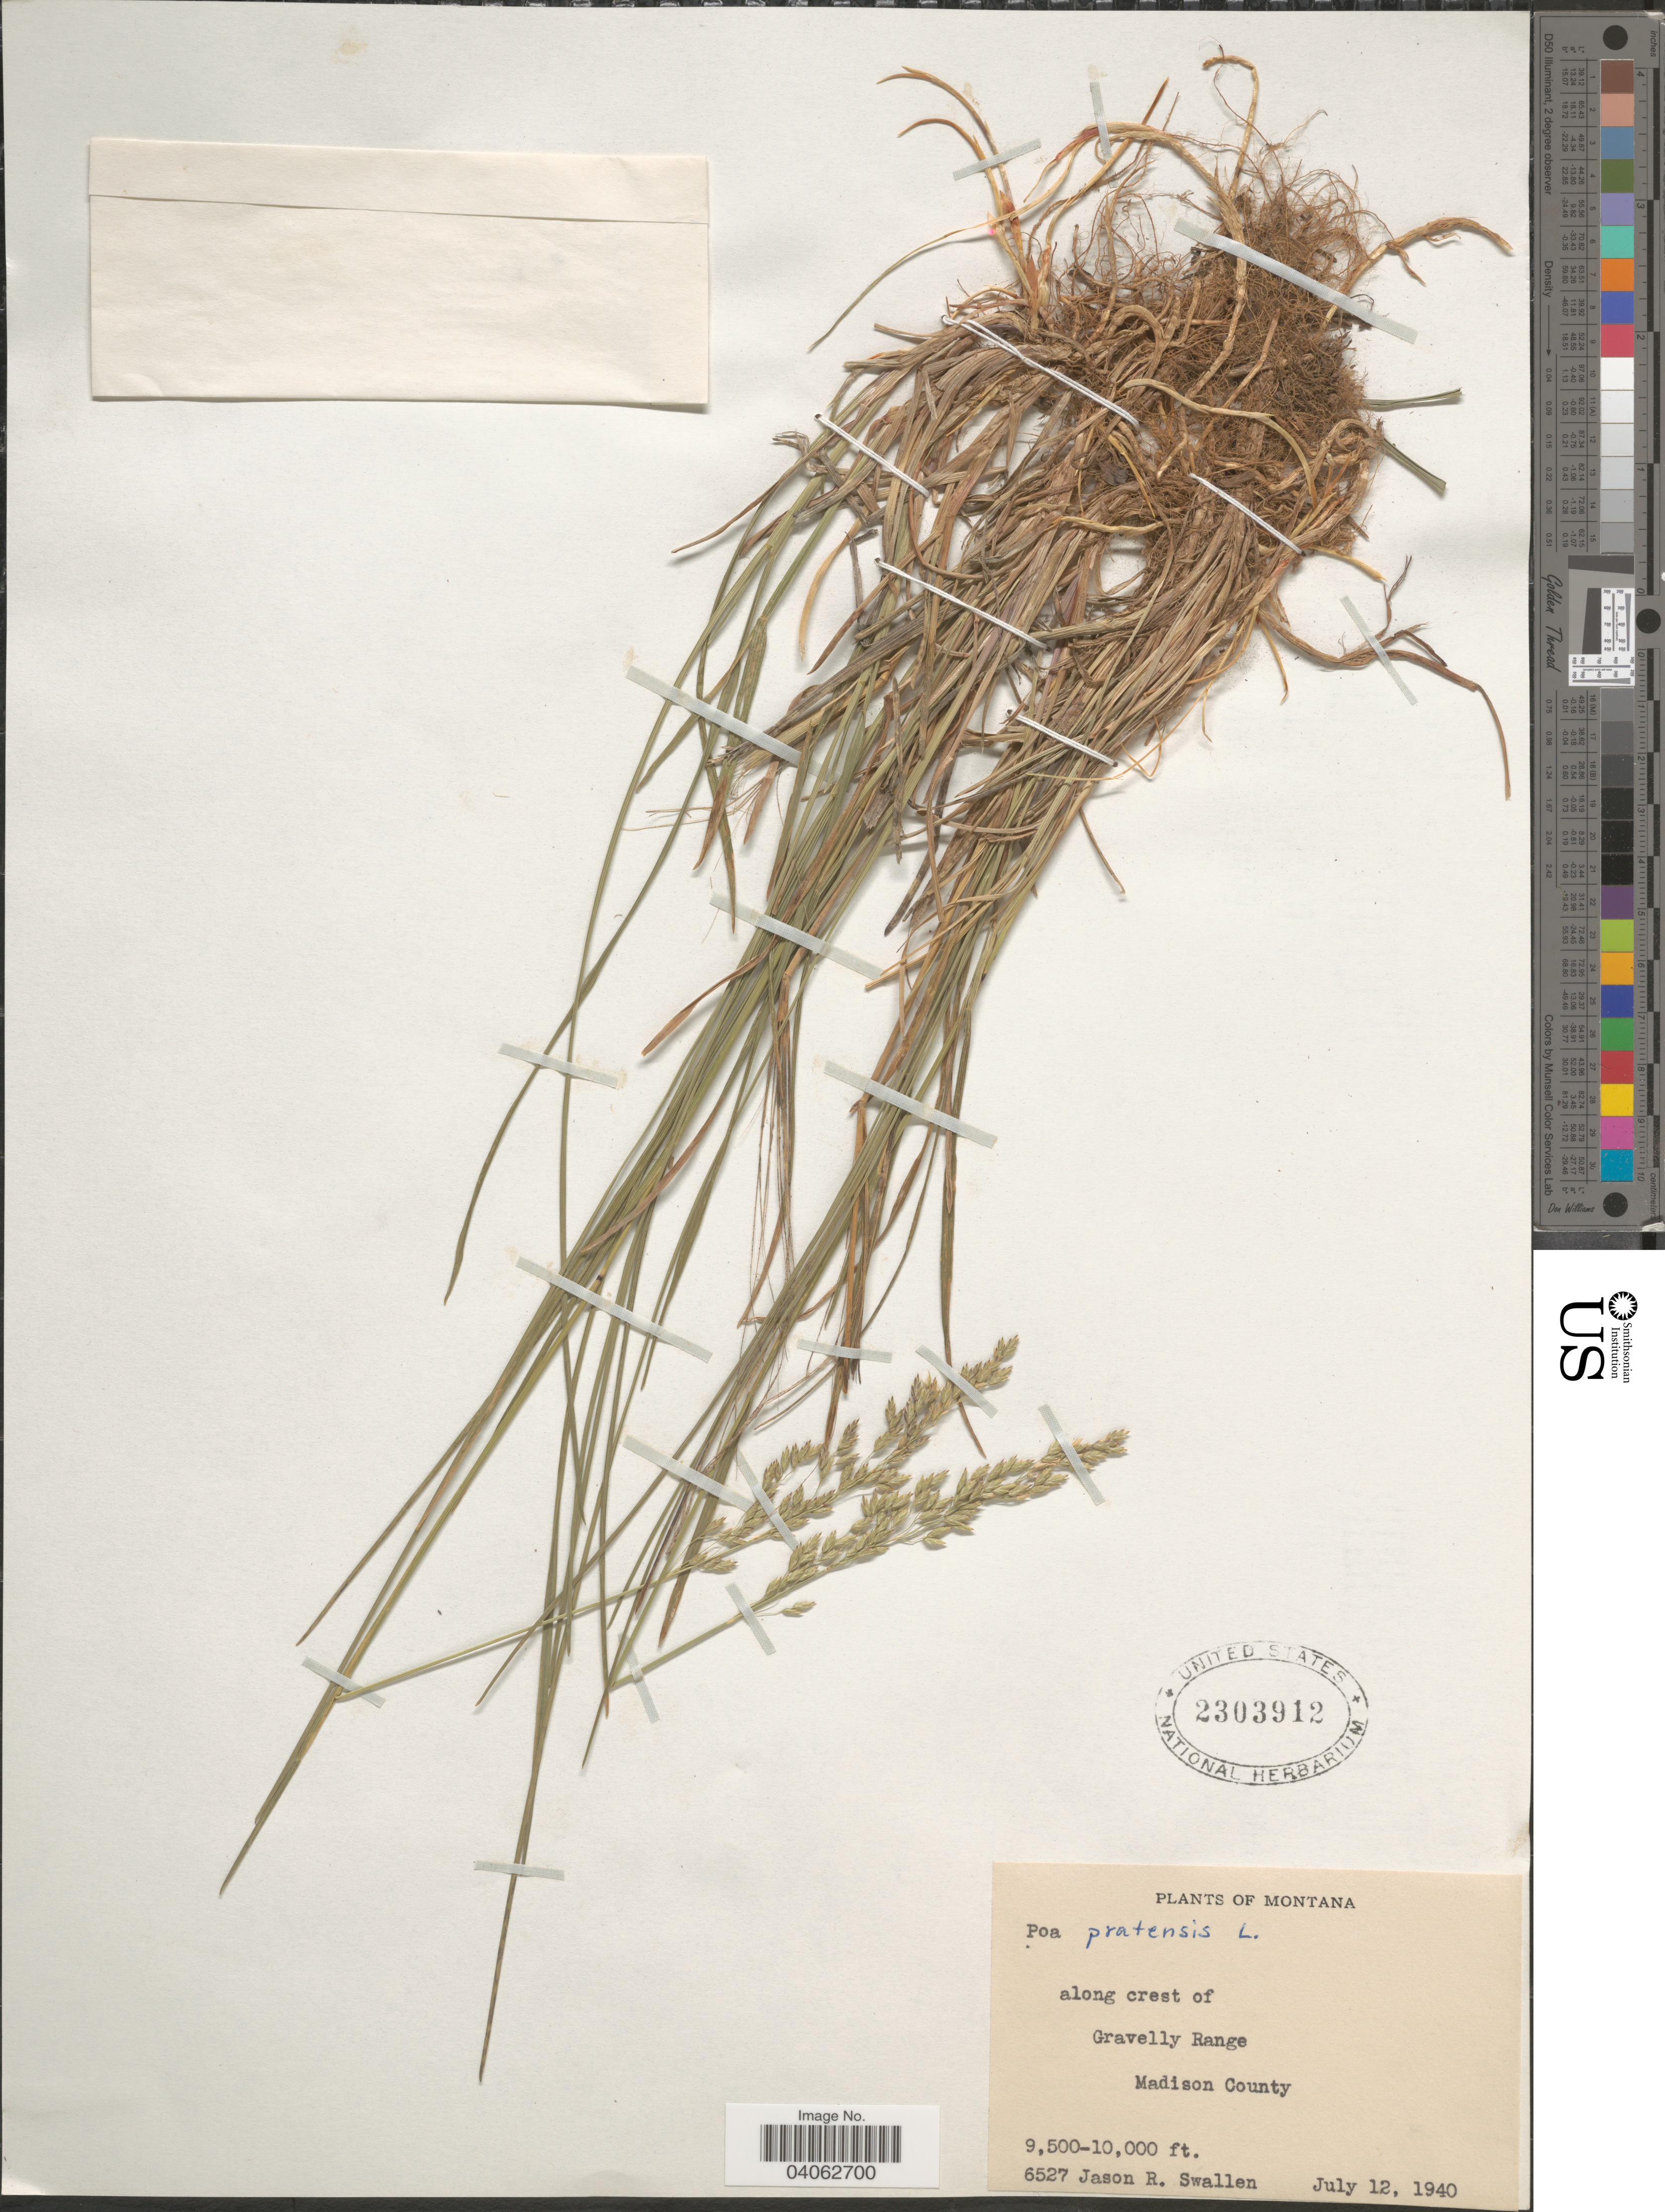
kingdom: Plantae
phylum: Tracheophyta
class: Liliopsida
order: Poales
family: Poaceae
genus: Poa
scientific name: Poa pratensis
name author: L.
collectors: J. R. Swallen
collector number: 6527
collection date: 1940-07-12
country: United States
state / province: Montana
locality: Along crest of Gravelly Range. Madison County.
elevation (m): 2896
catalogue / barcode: US 2303912